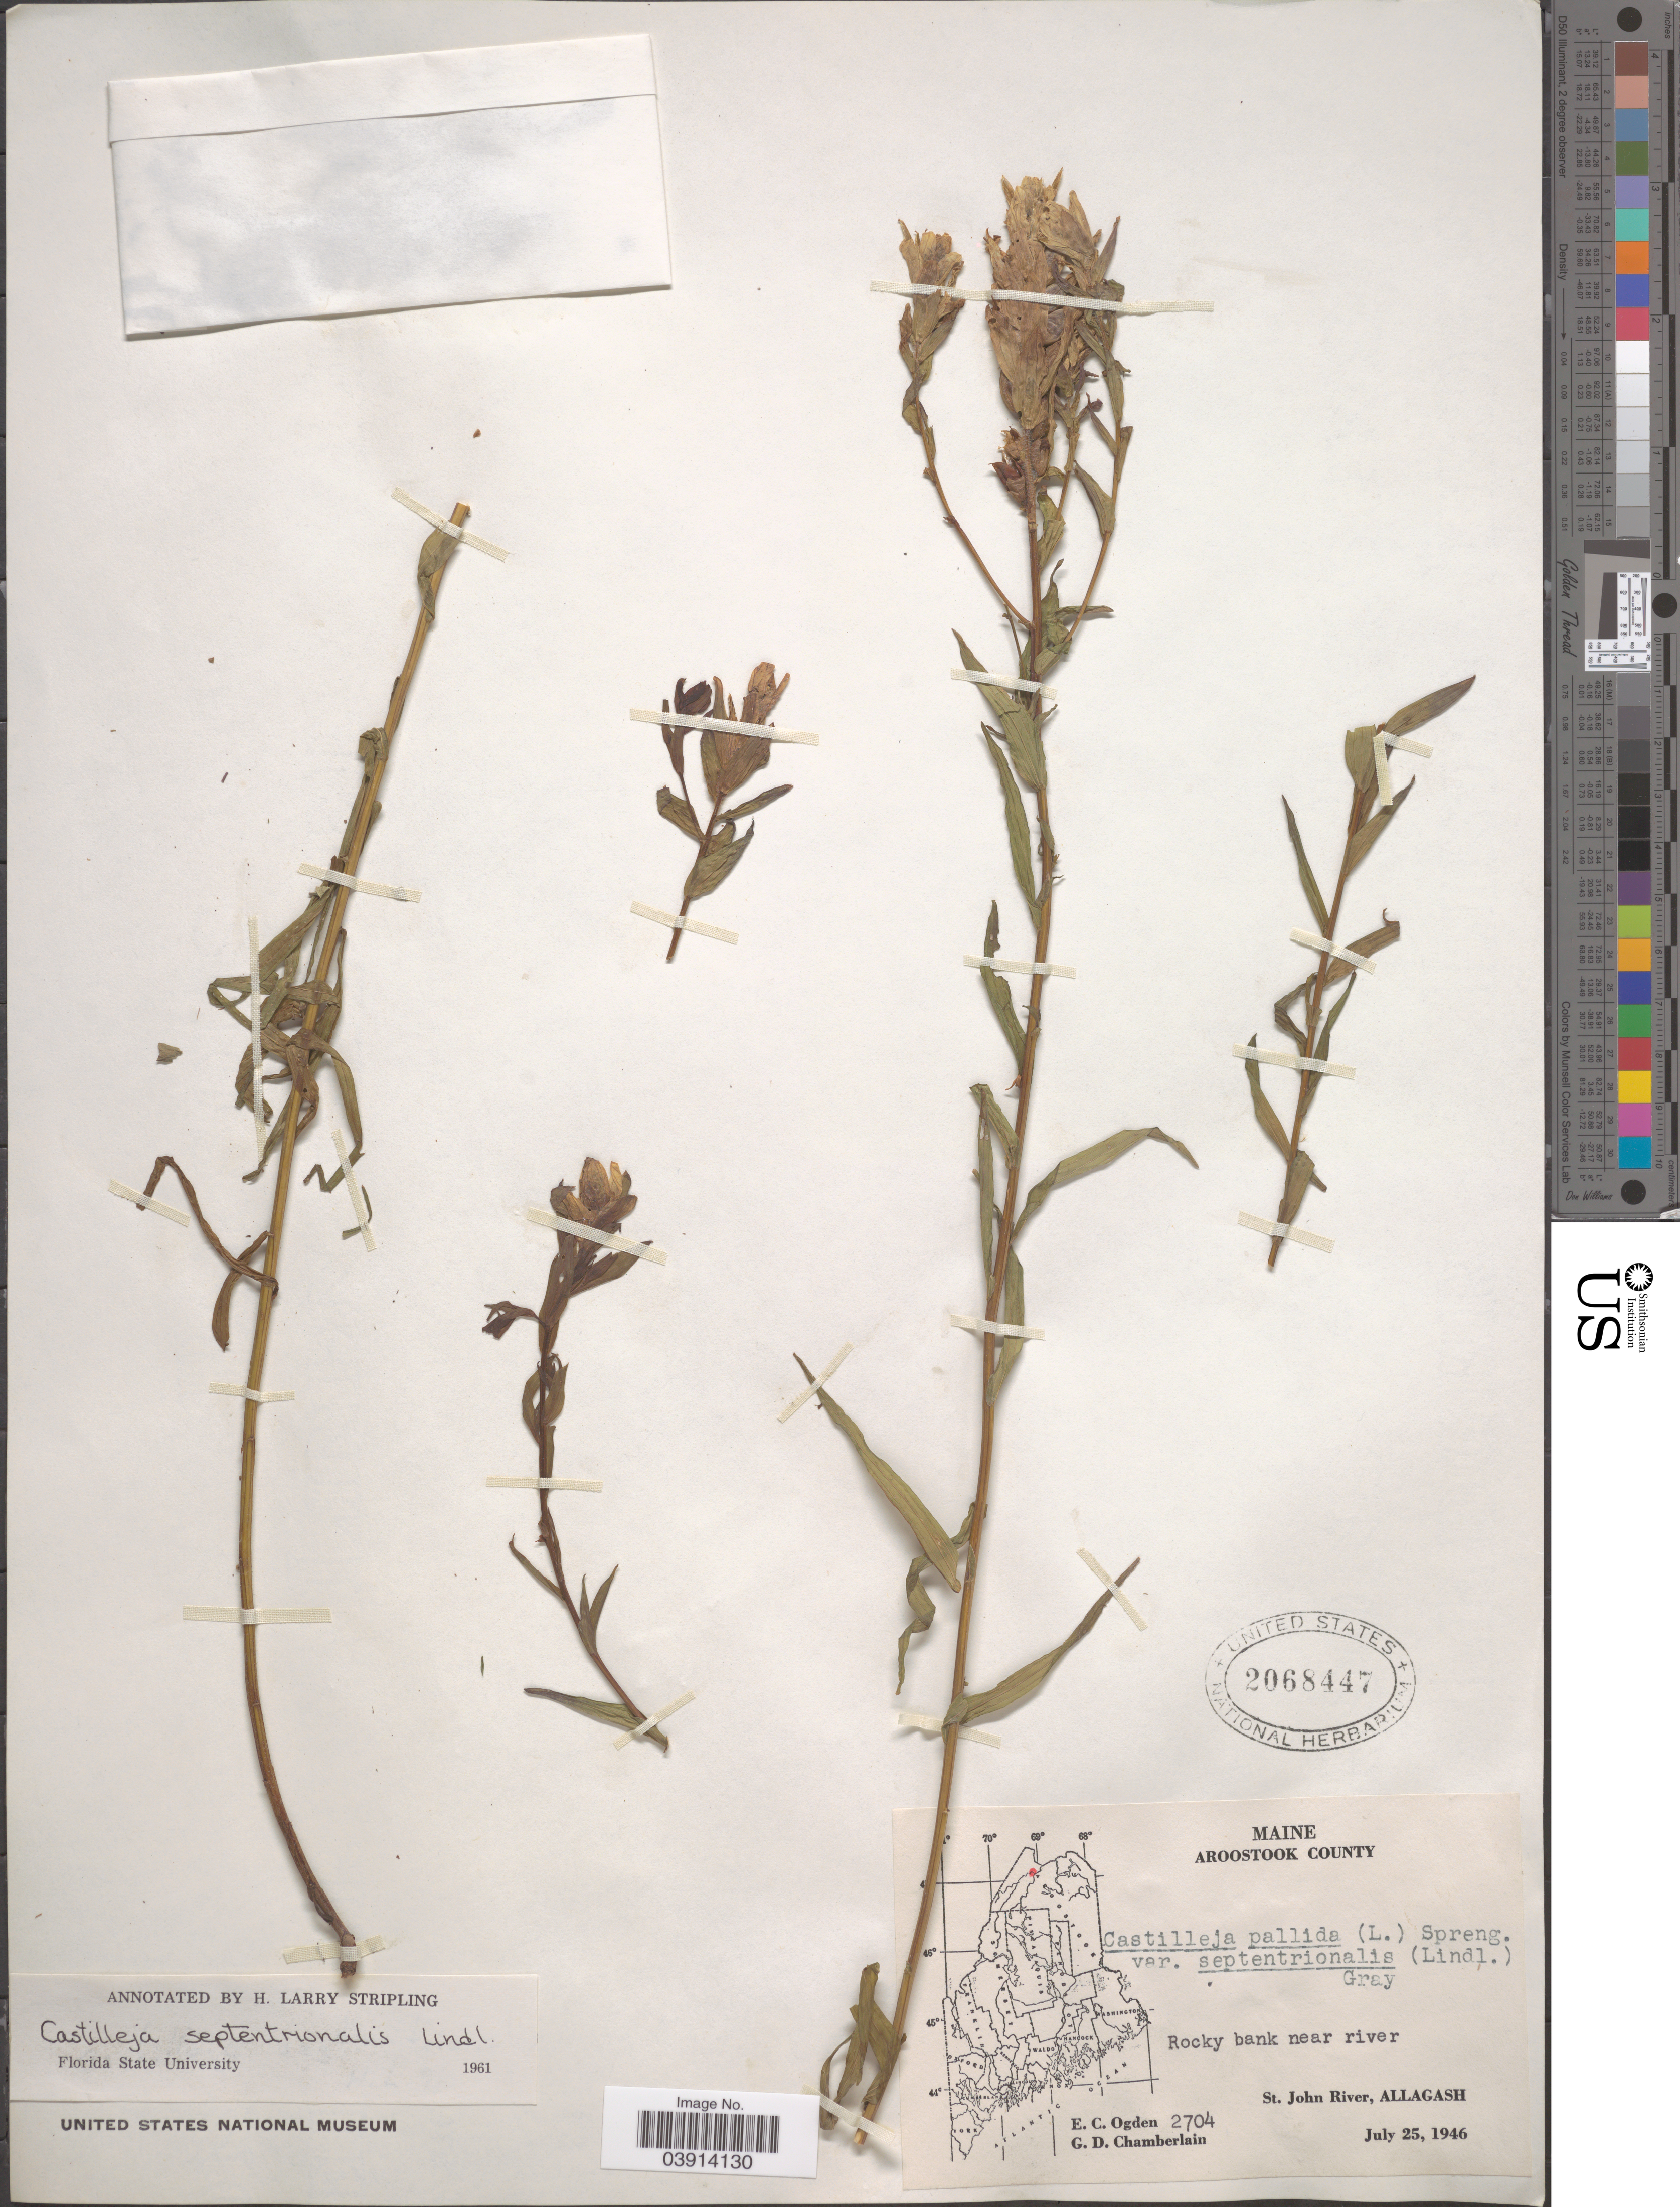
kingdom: Plantae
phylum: Tracheophyta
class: Magnoliopsida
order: Lamiales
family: Orobanchaceae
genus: Castilleja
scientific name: Castilleja septentrionalis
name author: Lindl.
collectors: E. Ogden & G. D. Chamberlain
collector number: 2704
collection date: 1946-07-25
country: United States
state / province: Maine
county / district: Aroostook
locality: St. John River, Allagash.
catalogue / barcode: US 2068447